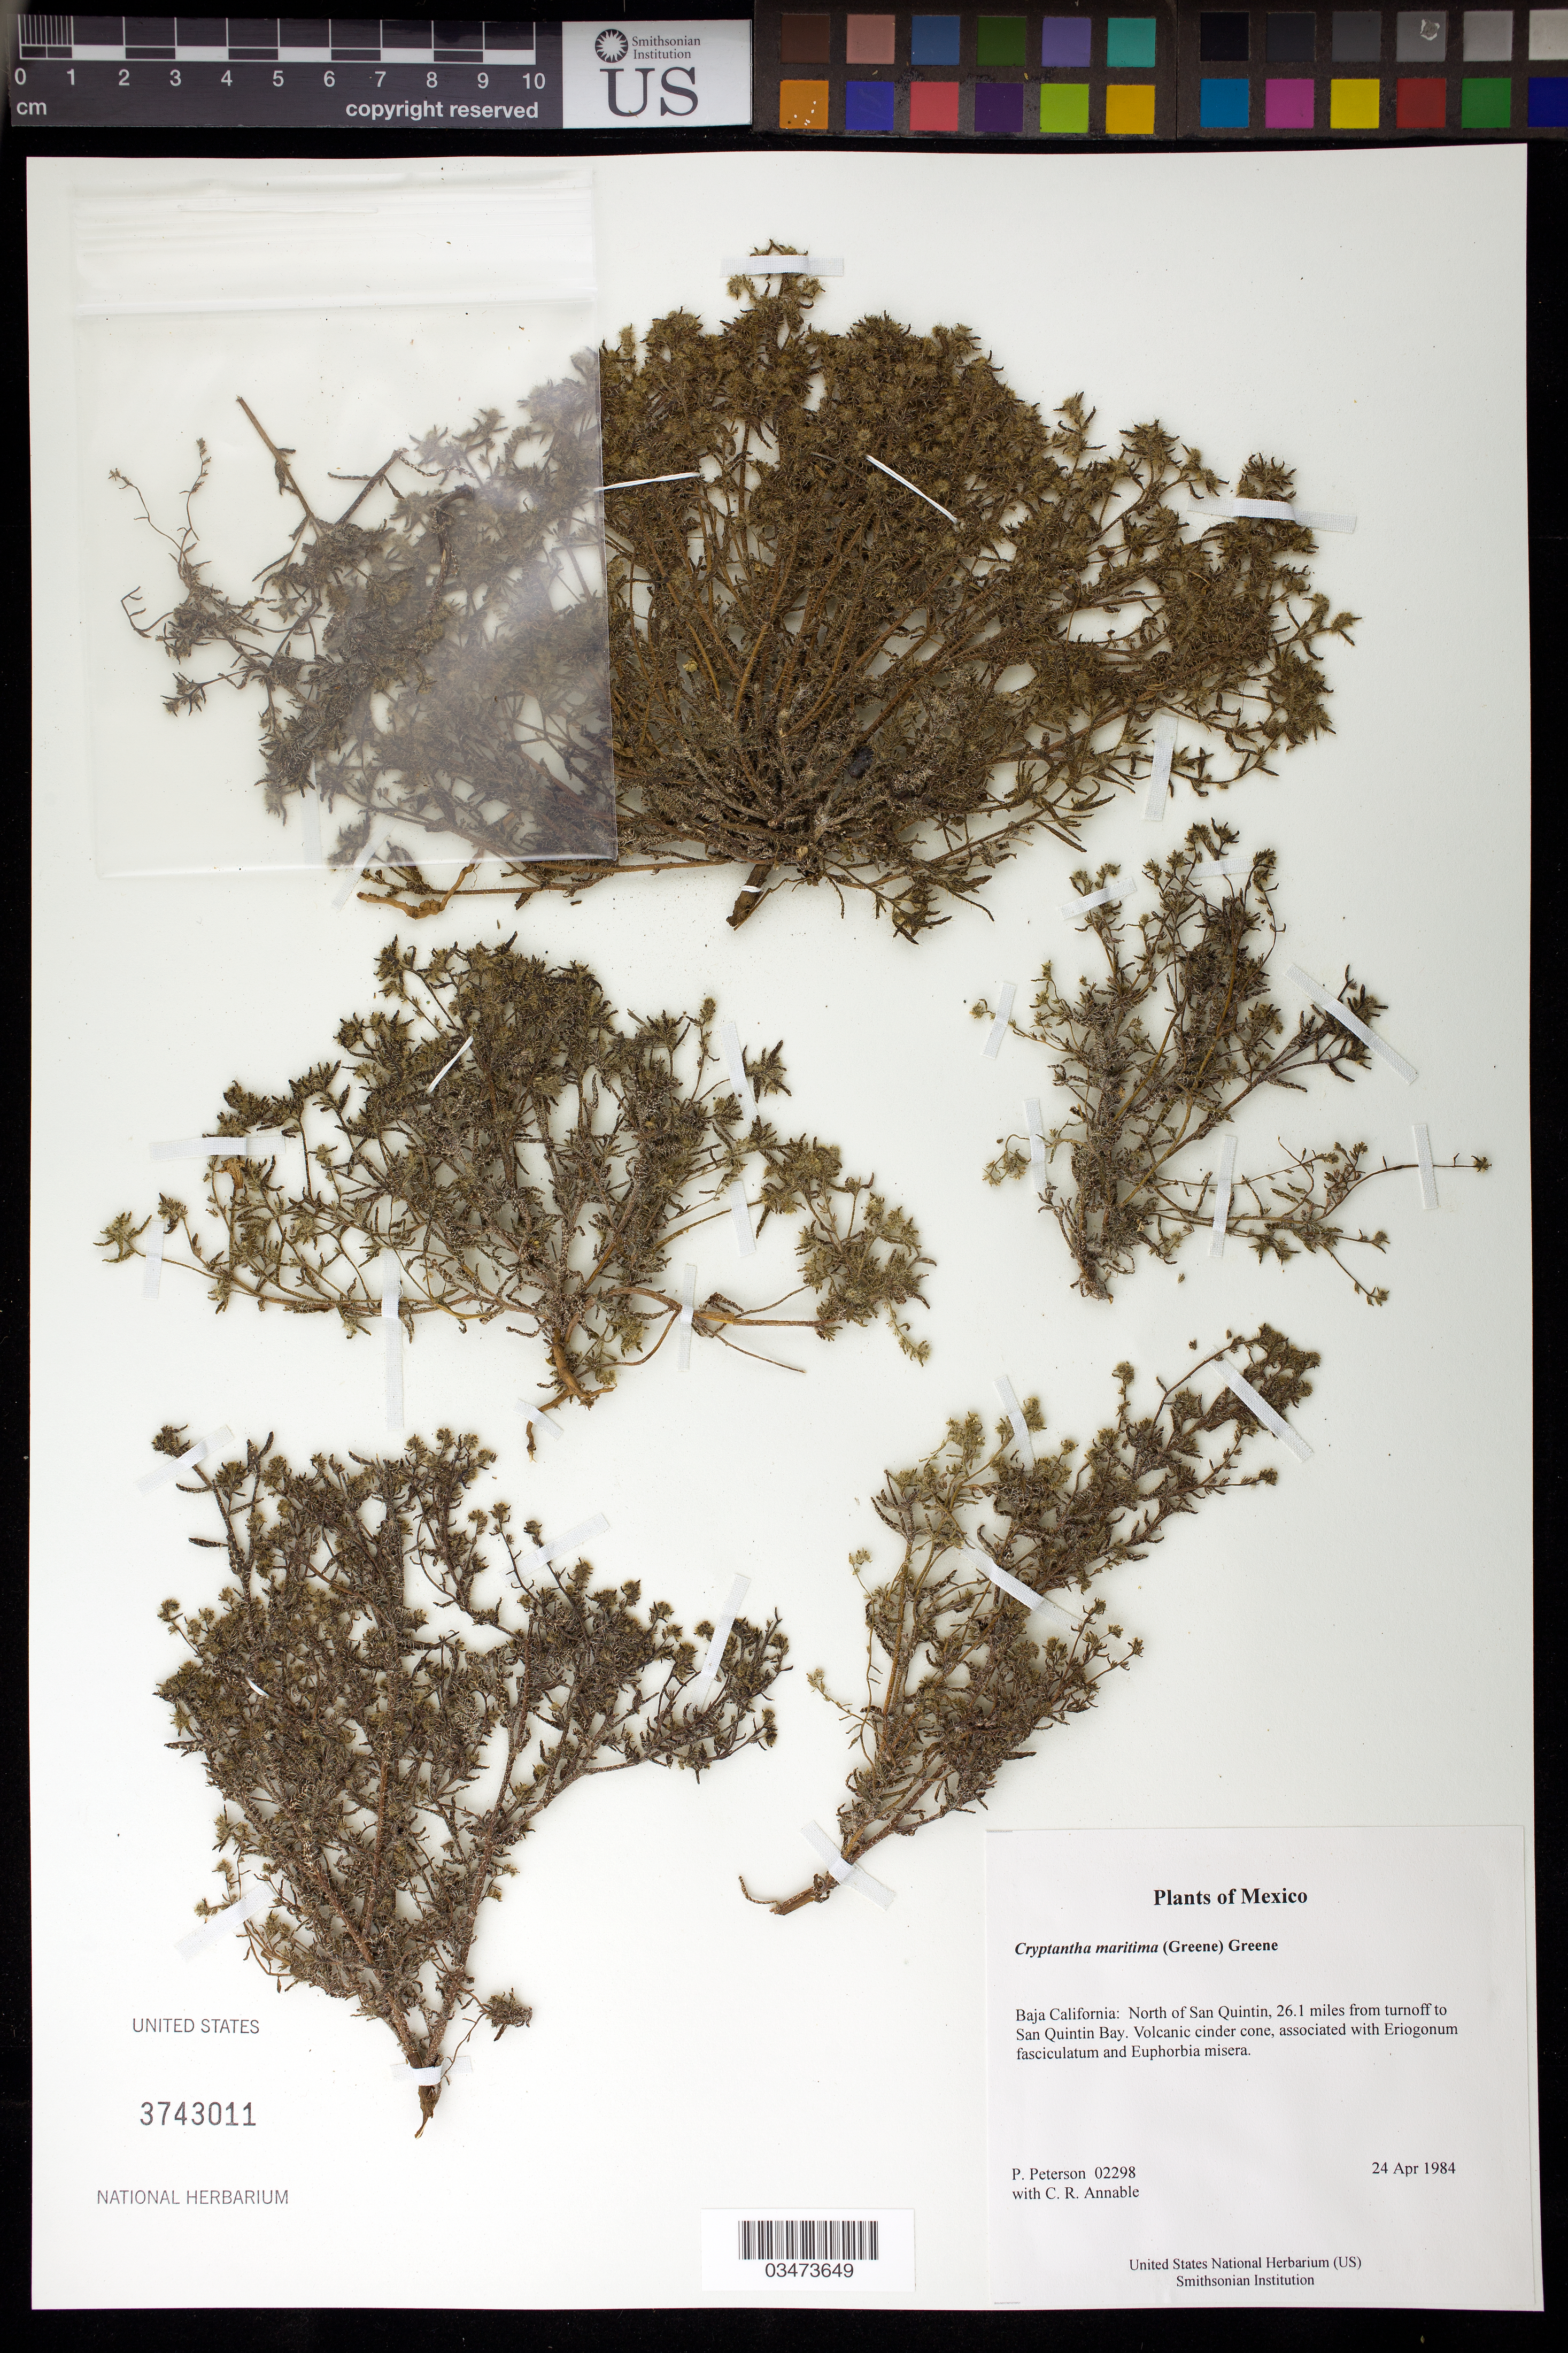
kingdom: Plantae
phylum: Tracheophyta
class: Magnoliopsida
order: Boraginales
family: Boraginaceae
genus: Cryptantha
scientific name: Cryptantha maritima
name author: (Greene) Greene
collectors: P. M. Peterson & C. R. Annable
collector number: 02298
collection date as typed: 24 Apr 1984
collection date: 1984-04-24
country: Mexico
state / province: Baja California Norte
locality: North of San Quintin, 26.1 miles from turnoff to San Quintin Bay.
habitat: Volcanic cinder cone, associated with Eriogonum fasciculatum and Euphorbia misera.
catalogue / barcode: US 3743011